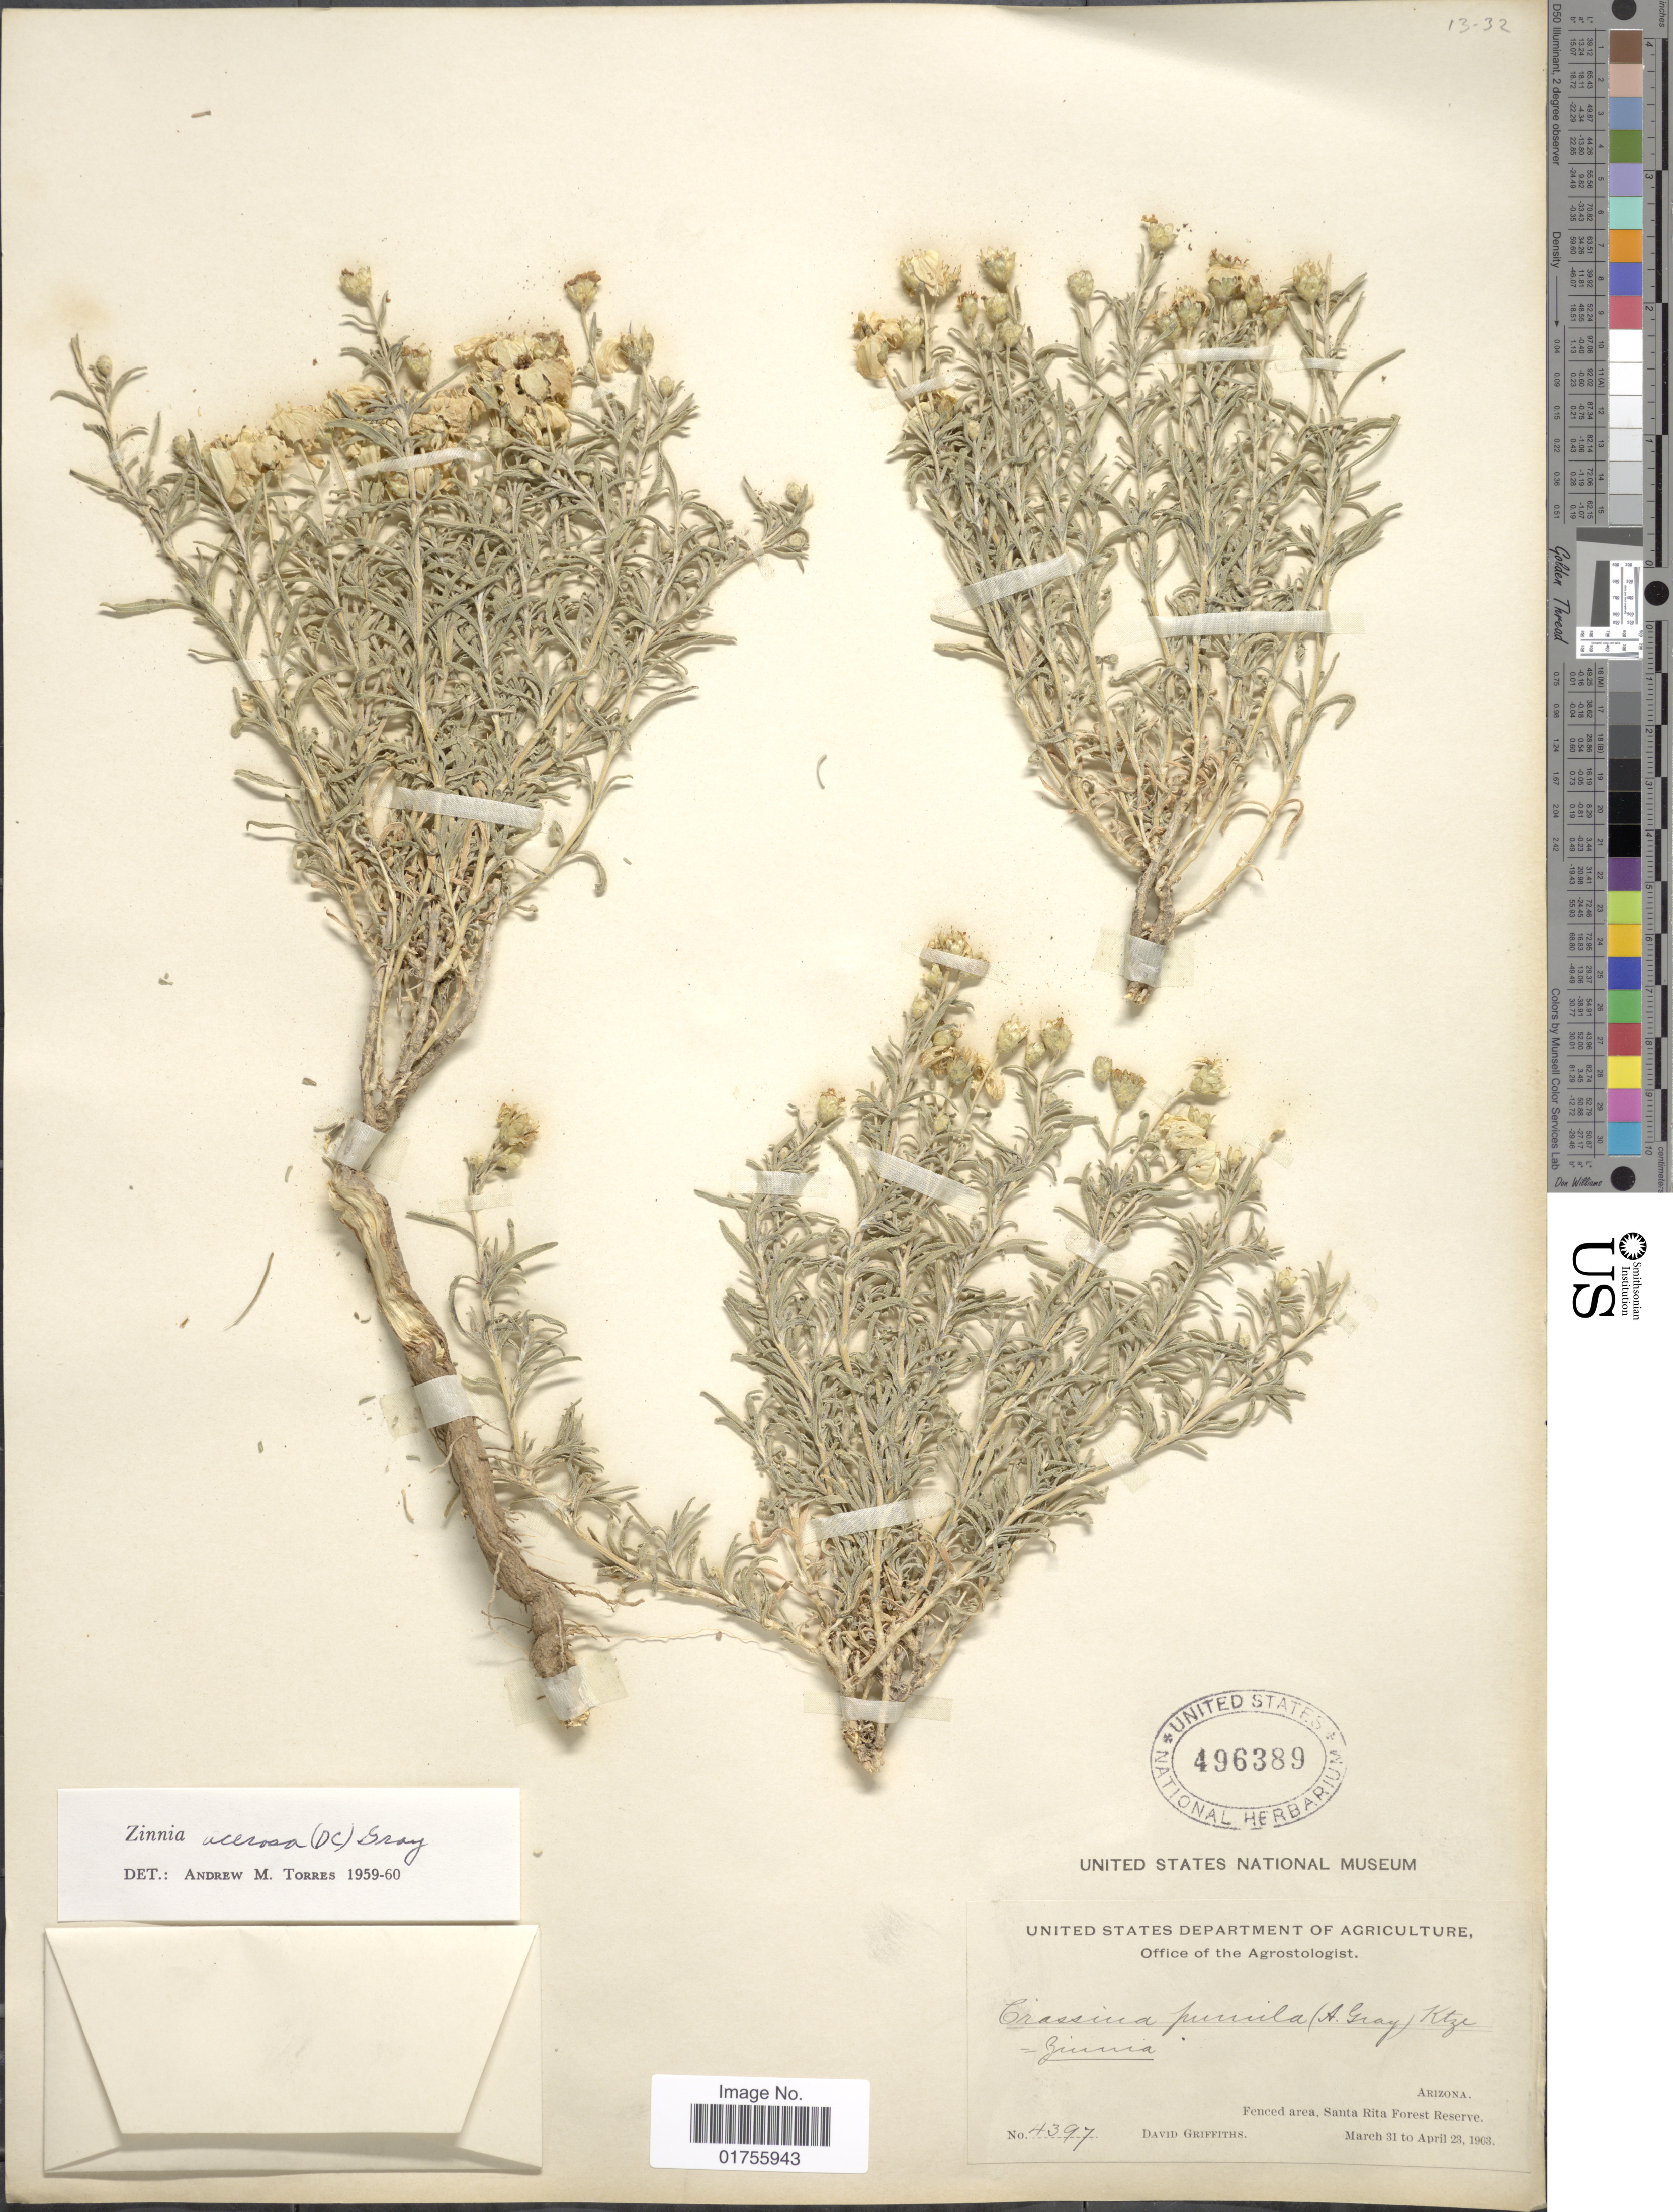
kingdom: Plantae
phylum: Tracheophyta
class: Magnoliopsida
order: Asterales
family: Asteraceae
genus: Zinnia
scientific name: Zinnia acerosa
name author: (DC.) A. Gray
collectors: D. Griffiths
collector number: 4397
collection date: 1903-03-31/1903-04-23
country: United States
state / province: Arizona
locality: Fenced area, Santa Rita Forest Reserve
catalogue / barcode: US 496389